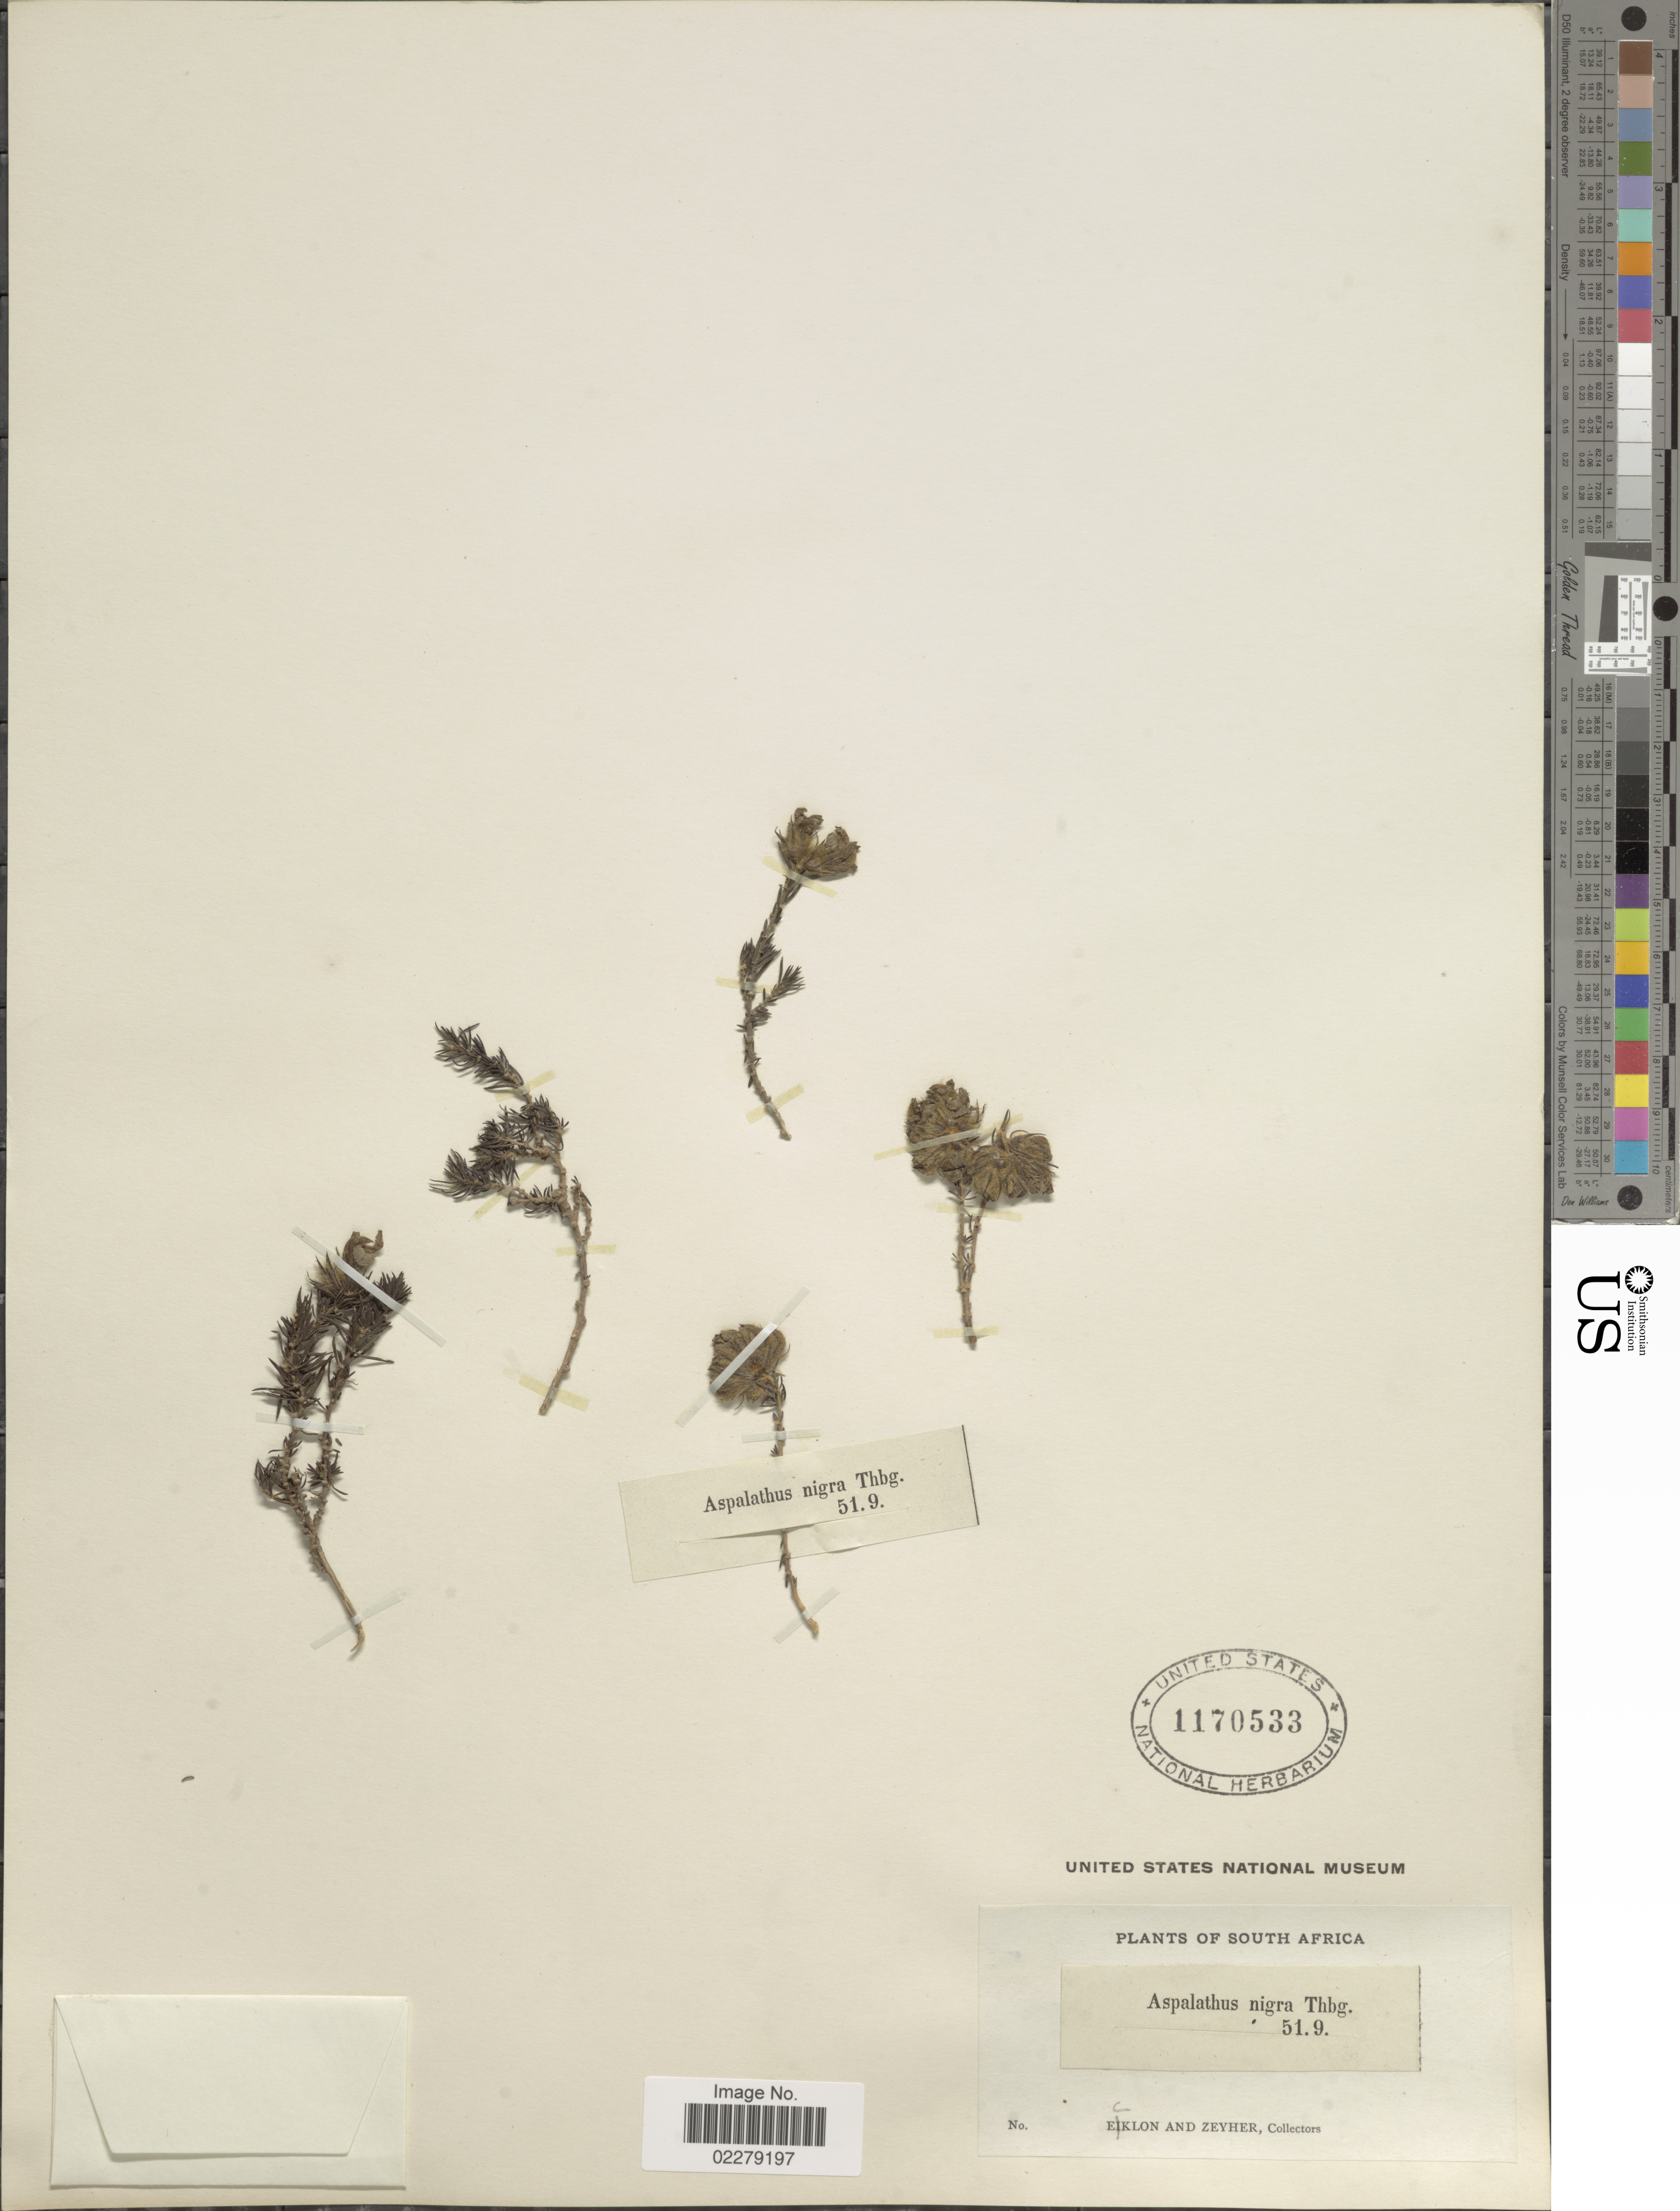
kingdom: Plantae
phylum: Tracheophyta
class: Magnoliopsida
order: Fabales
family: Fabaceae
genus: Aspalathus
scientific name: Aspalathus nigra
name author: L.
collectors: -. Ecklon & -. Zeyher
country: South Africa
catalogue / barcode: US 1170533